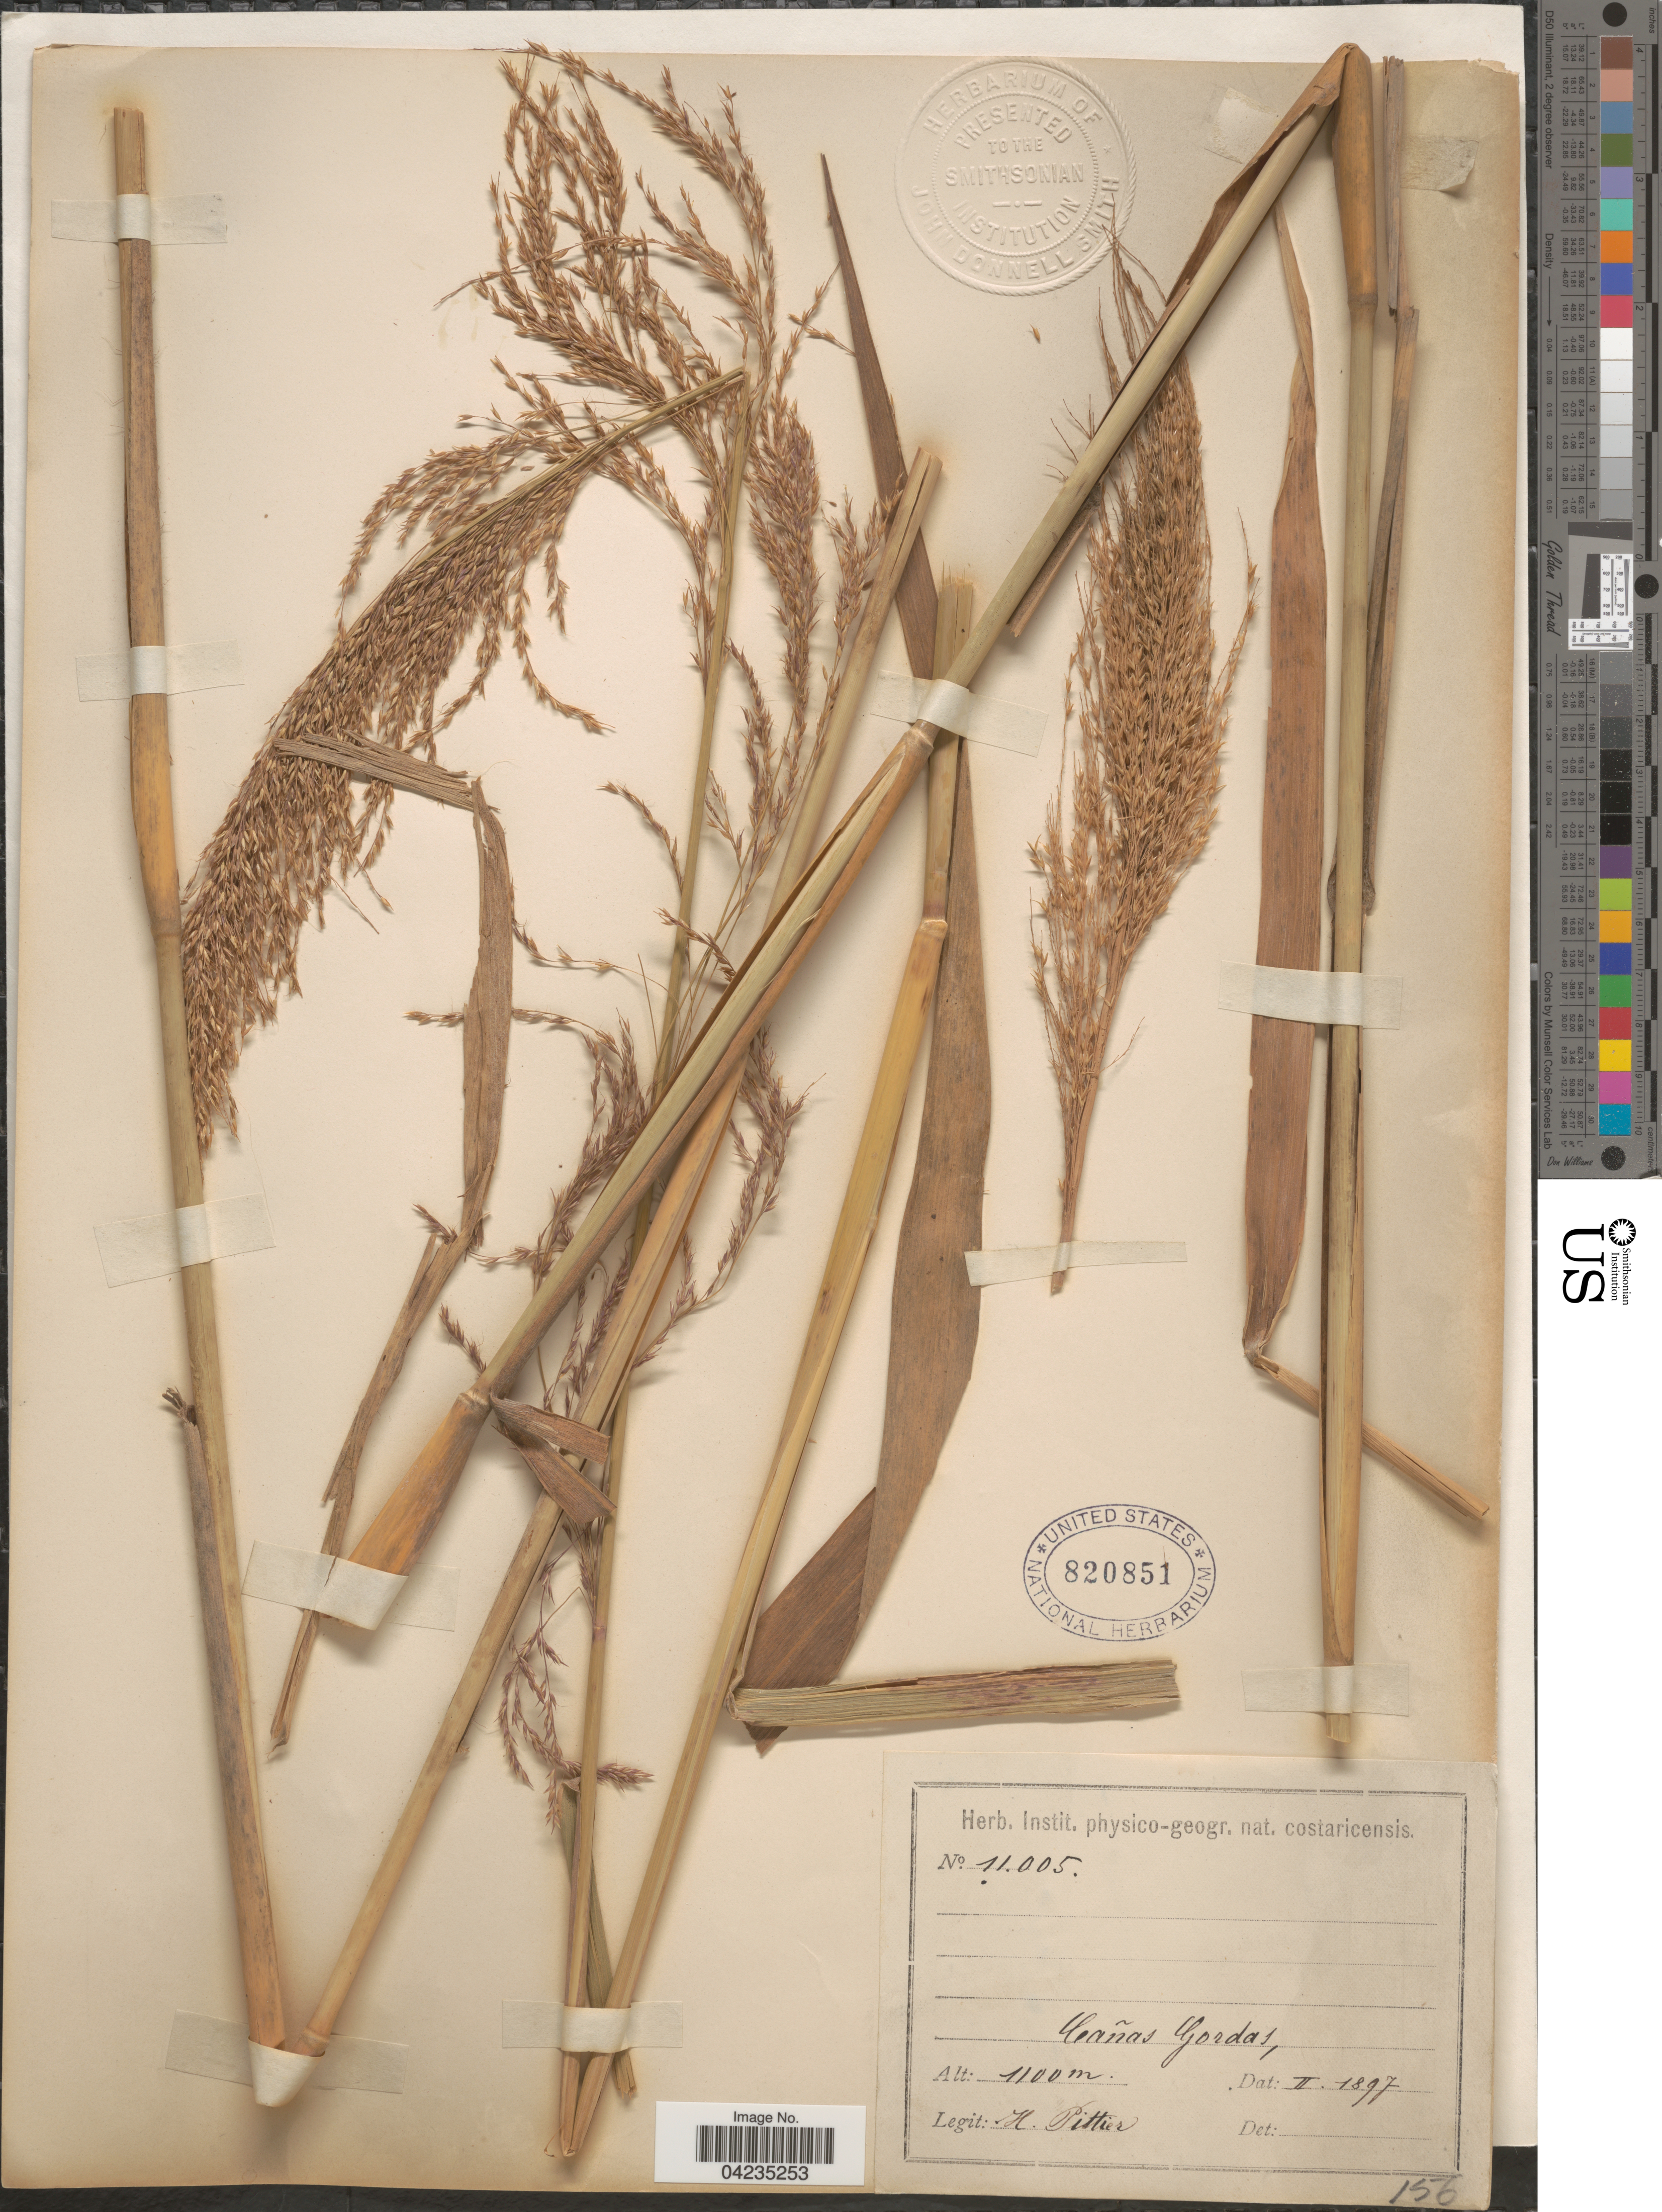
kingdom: Plantae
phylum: Tracheophyta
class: Liliopsida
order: Poales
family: Poaceae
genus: Arundinella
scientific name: Arundinella hispida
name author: (Humb. & Bonpl. ex Willd.) Kuntze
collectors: H. F. Pittier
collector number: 11005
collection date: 1897-02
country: Costa Rica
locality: Cañas Gordas.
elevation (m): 1100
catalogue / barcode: US 820851